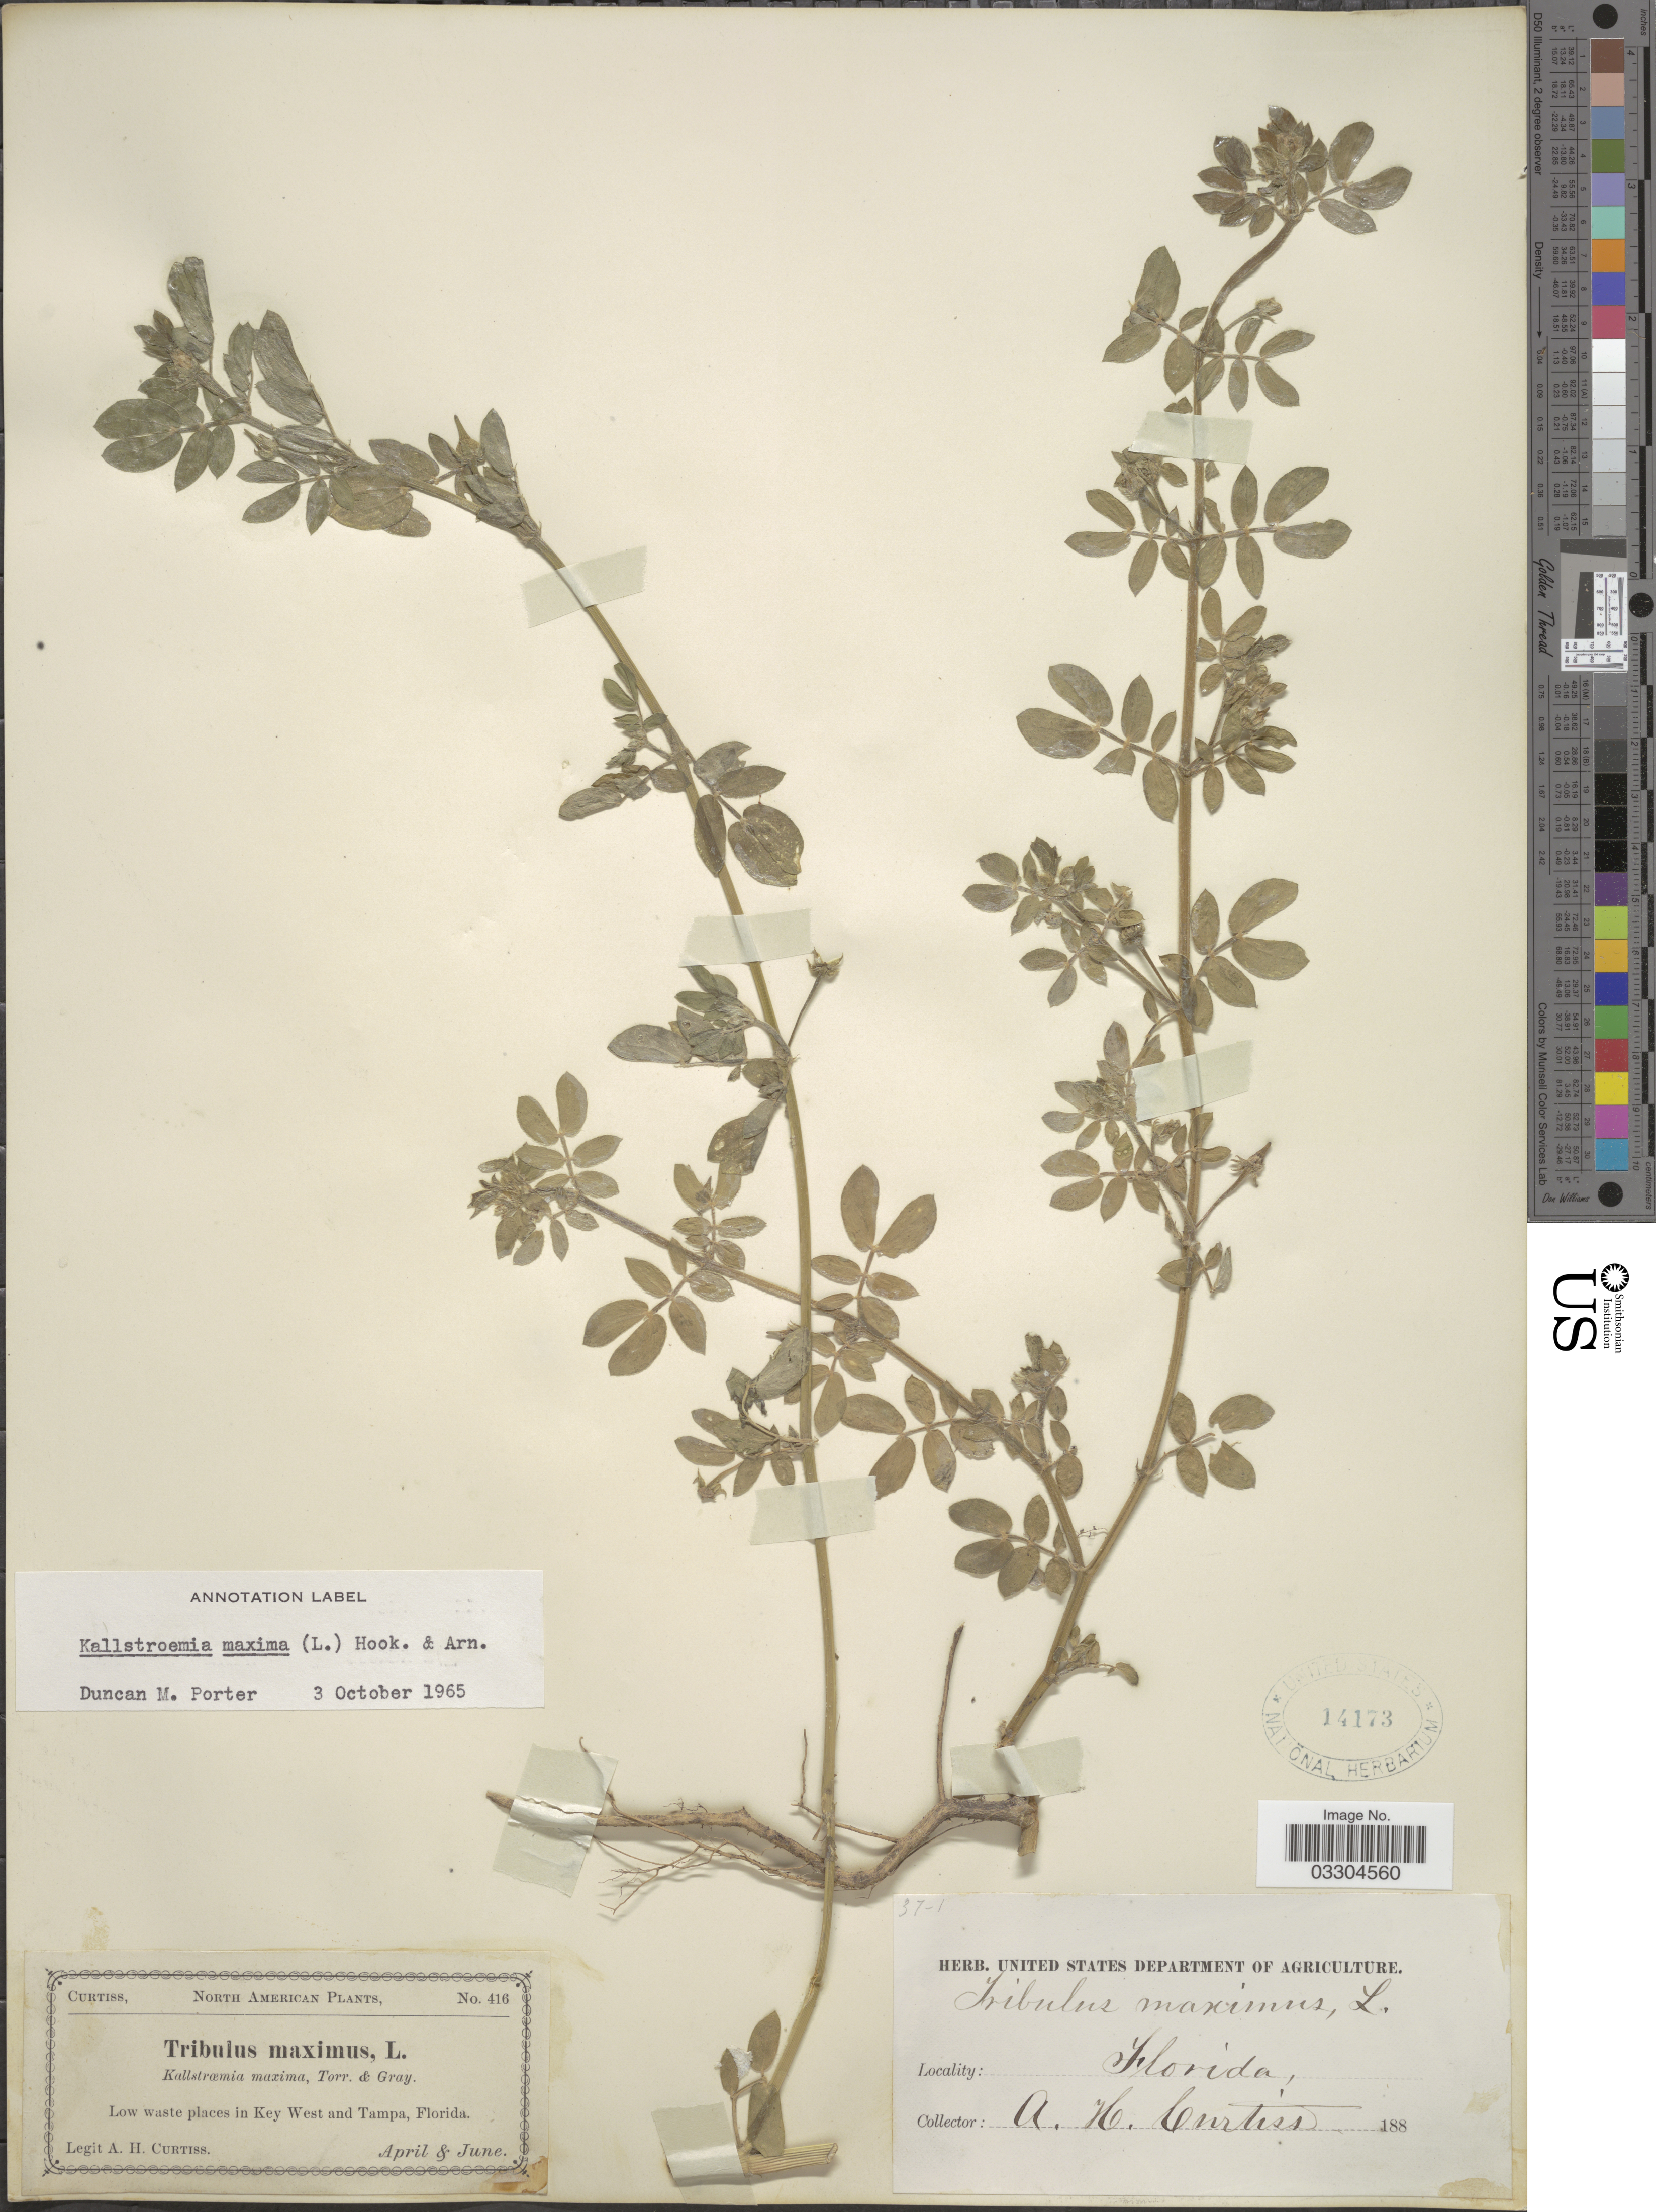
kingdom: Plantae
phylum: Tracheophyta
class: Magnoliopsida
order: Zygophyllales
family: Zygophyllaceae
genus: Kallstroemia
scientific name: Kallstroemia maxima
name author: (L.) Hook. & Arn.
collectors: A. H. Curtiss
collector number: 416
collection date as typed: April & June 188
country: United States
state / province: Florida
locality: Low waste places in Key West and Tampa.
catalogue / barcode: US 14173